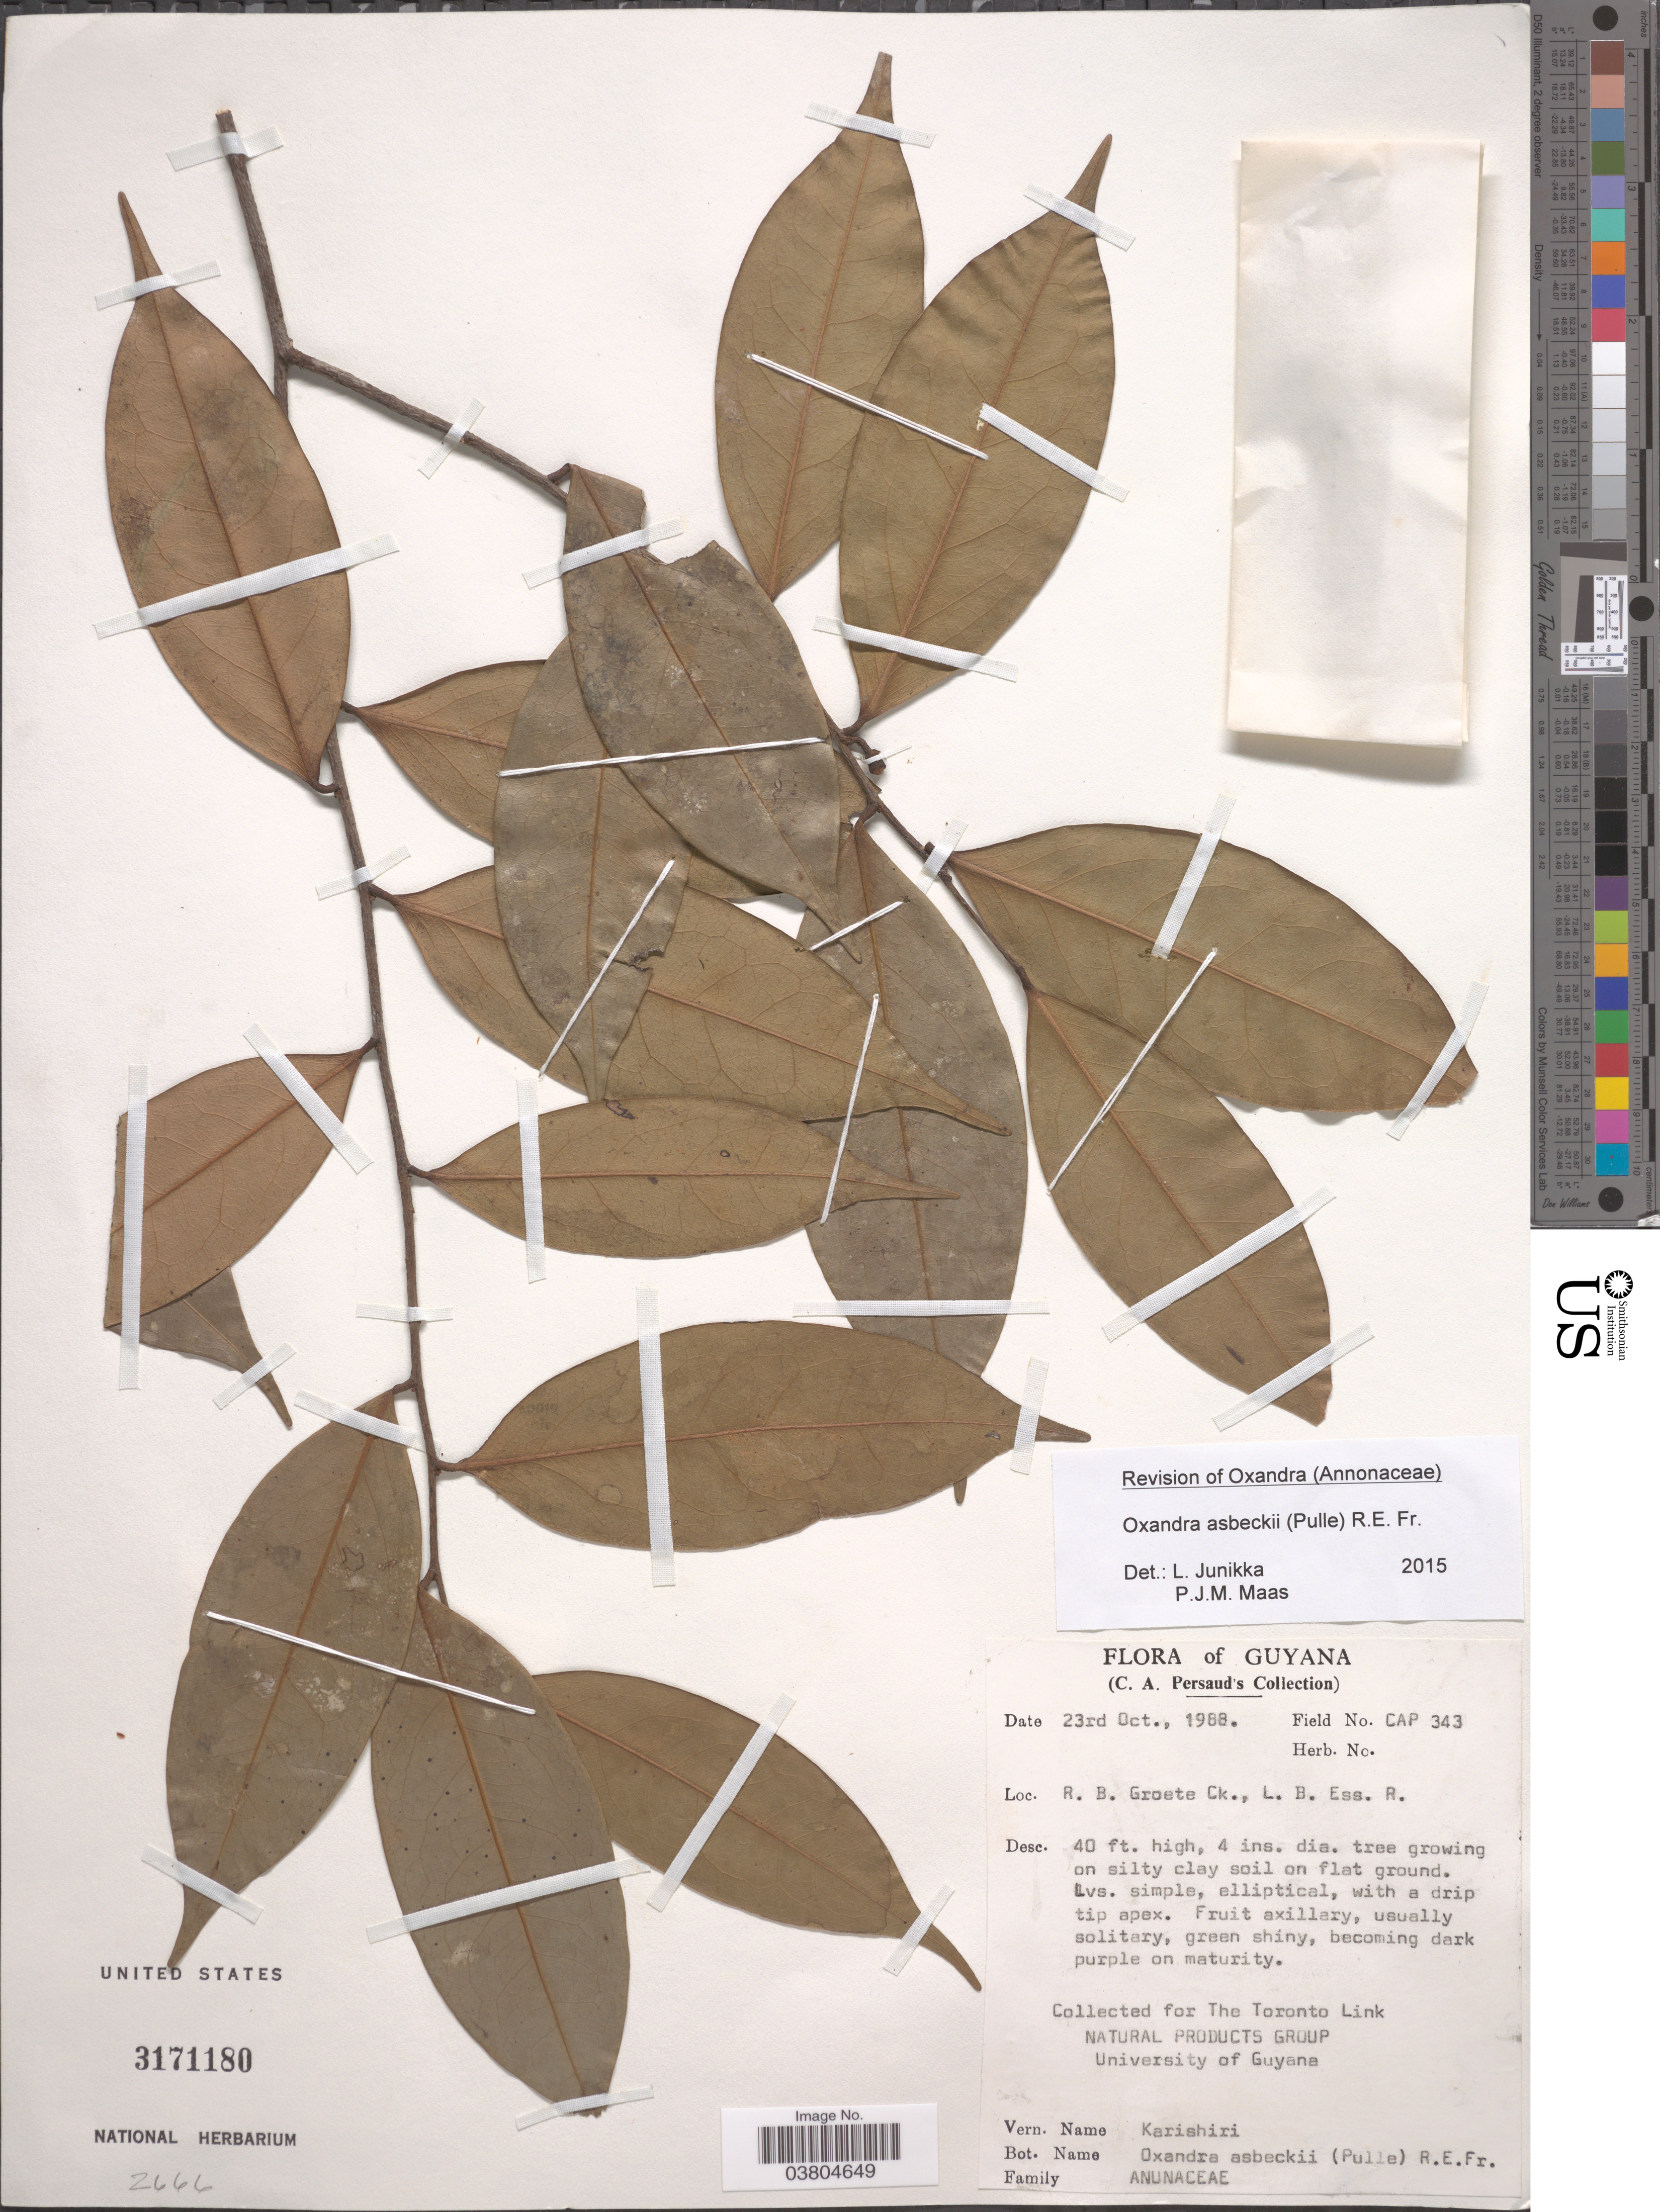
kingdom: Plantae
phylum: Tracheophyta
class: Magnoliopsida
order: Magnoliales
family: Annonaceae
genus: Oxandra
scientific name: Oxandra asbecki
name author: (Pulle) R.E. Fr.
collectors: C. Persaud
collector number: CAP 343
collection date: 1988-10-23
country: Guyana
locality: R. B. Groete Ck., L. B. Ess. R.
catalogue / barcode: US 3171180